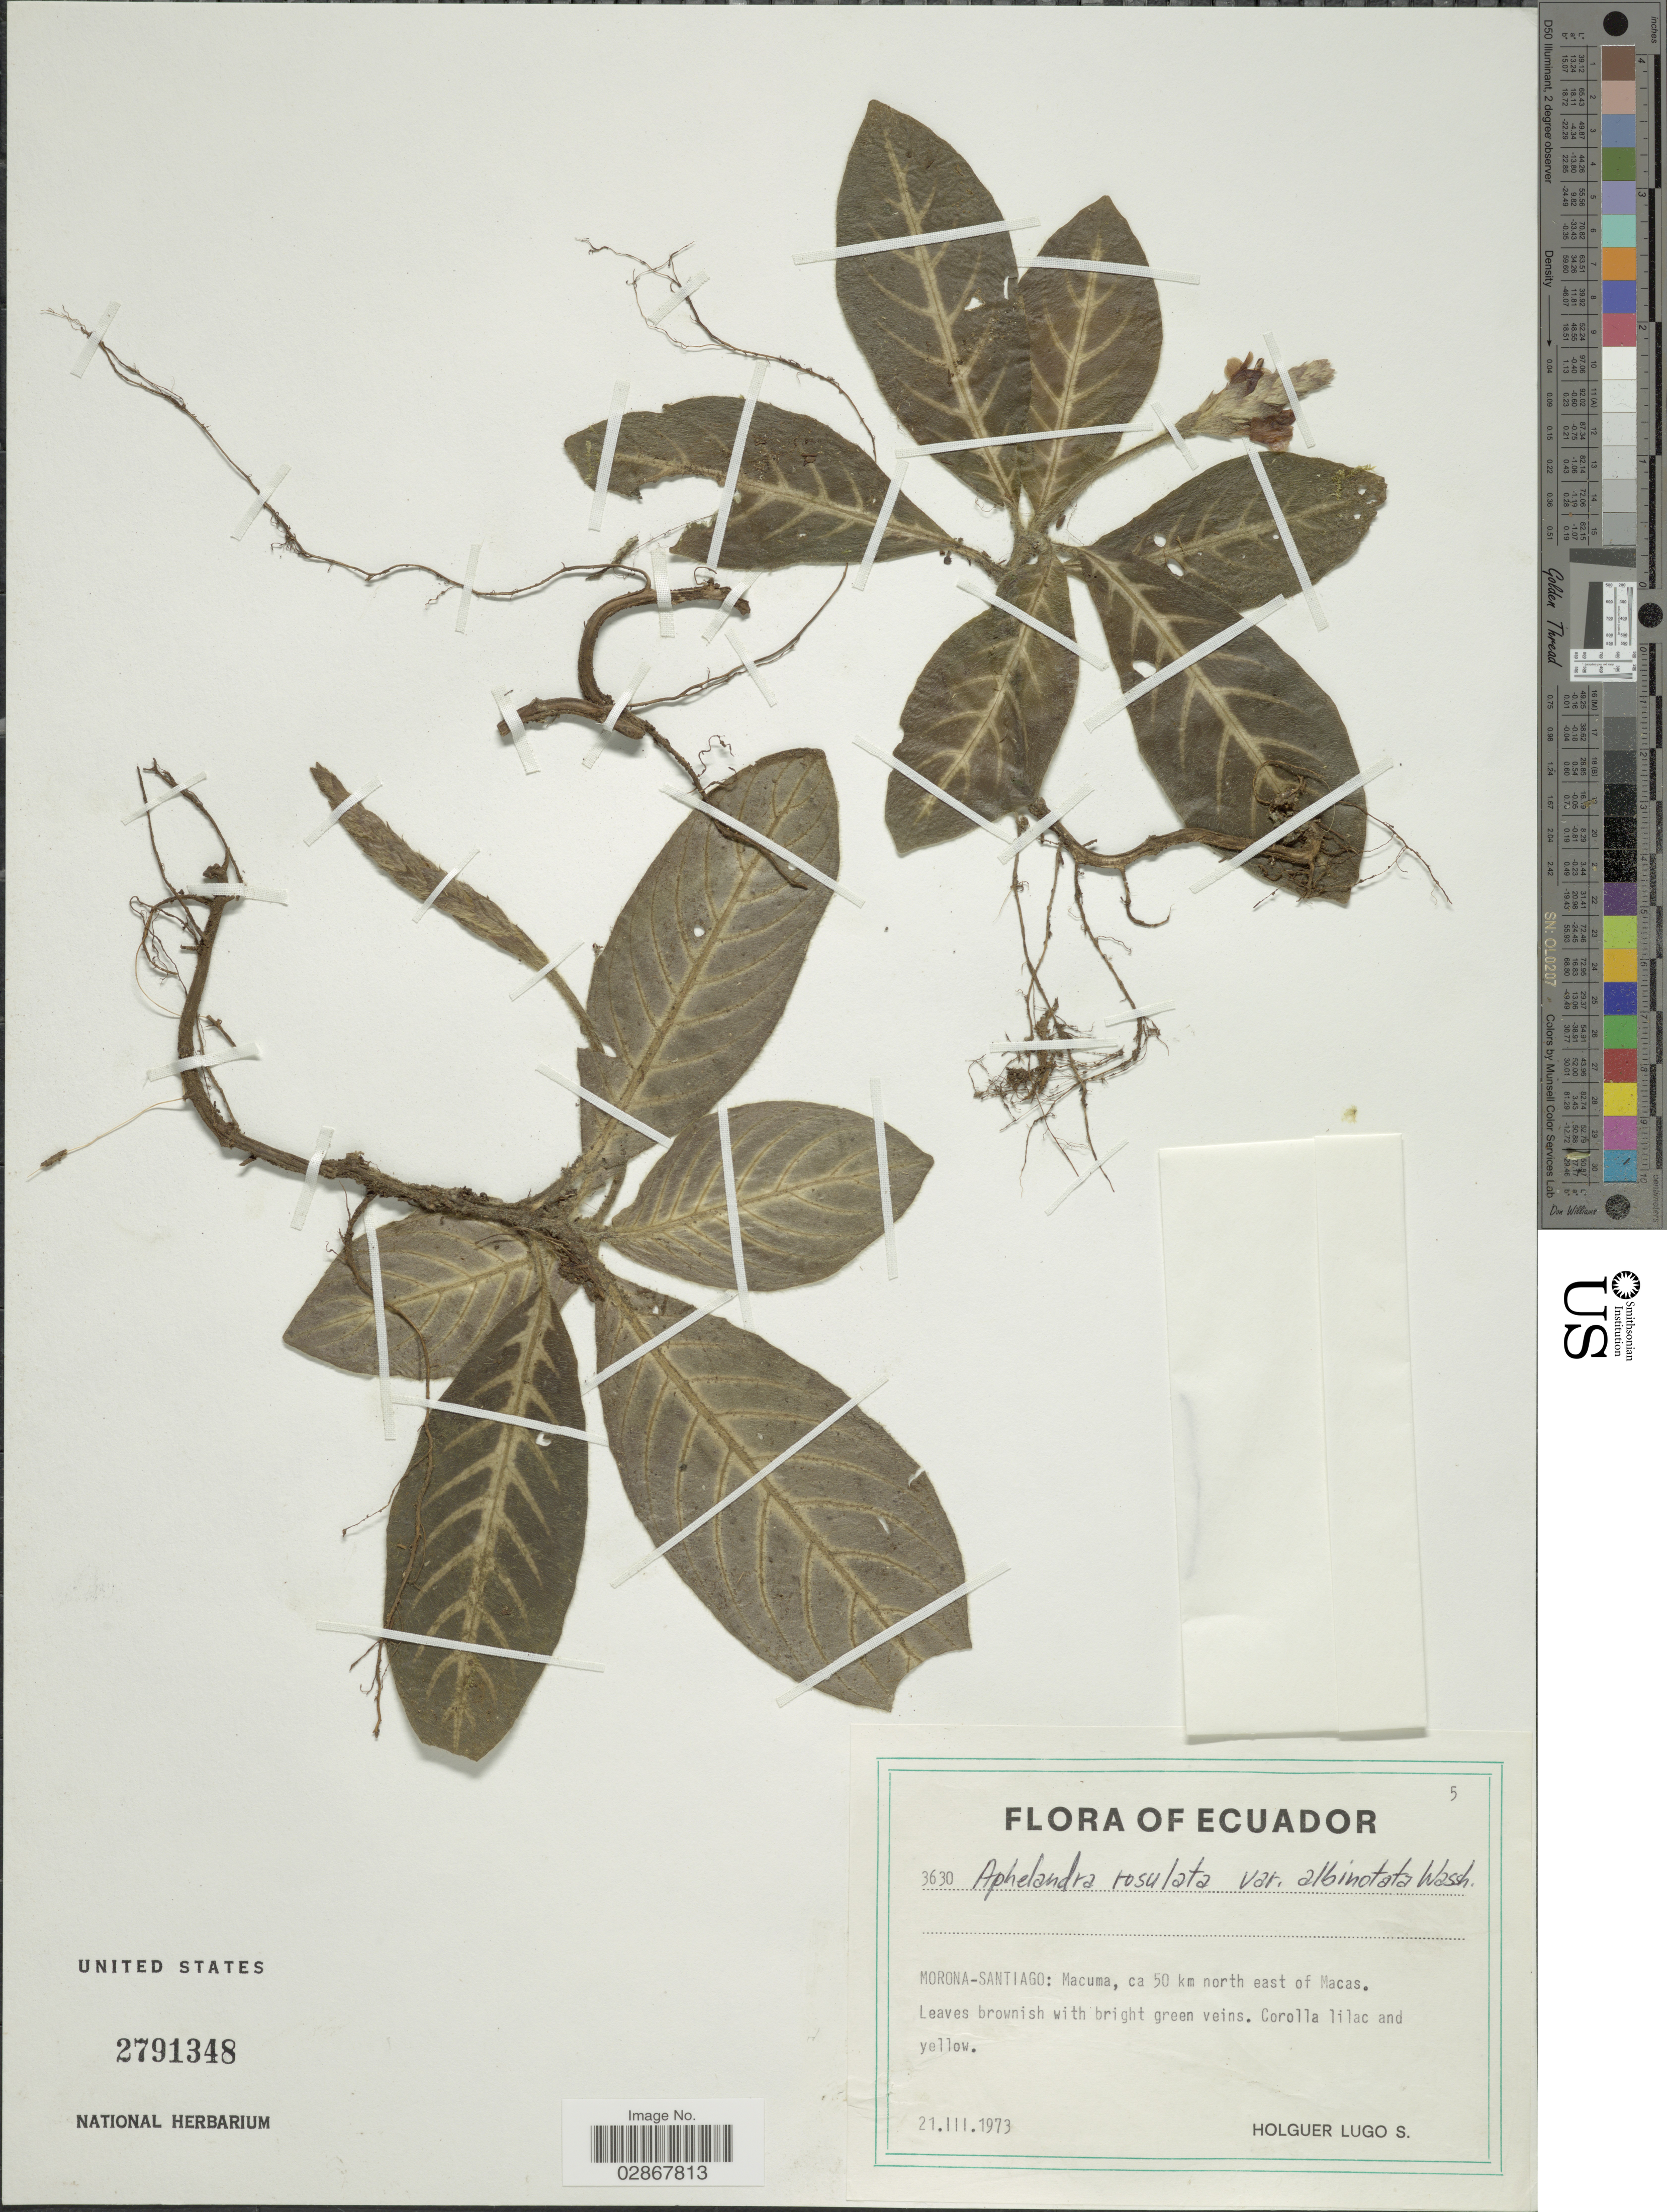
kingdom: Plantae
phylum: Tracheophyta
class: Magnoliopsida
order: Lamiales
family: Acanthaceae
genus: Aphelandra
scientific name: Aphelandra rosulata var. albinotata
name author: Wassh.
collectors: H. Lugo S.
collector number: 3630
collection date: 1973-03-21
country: Ecuador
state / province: Morona-Santiago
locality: Macuma, ca 50 km north east of Macas.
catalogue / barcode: US 2791348